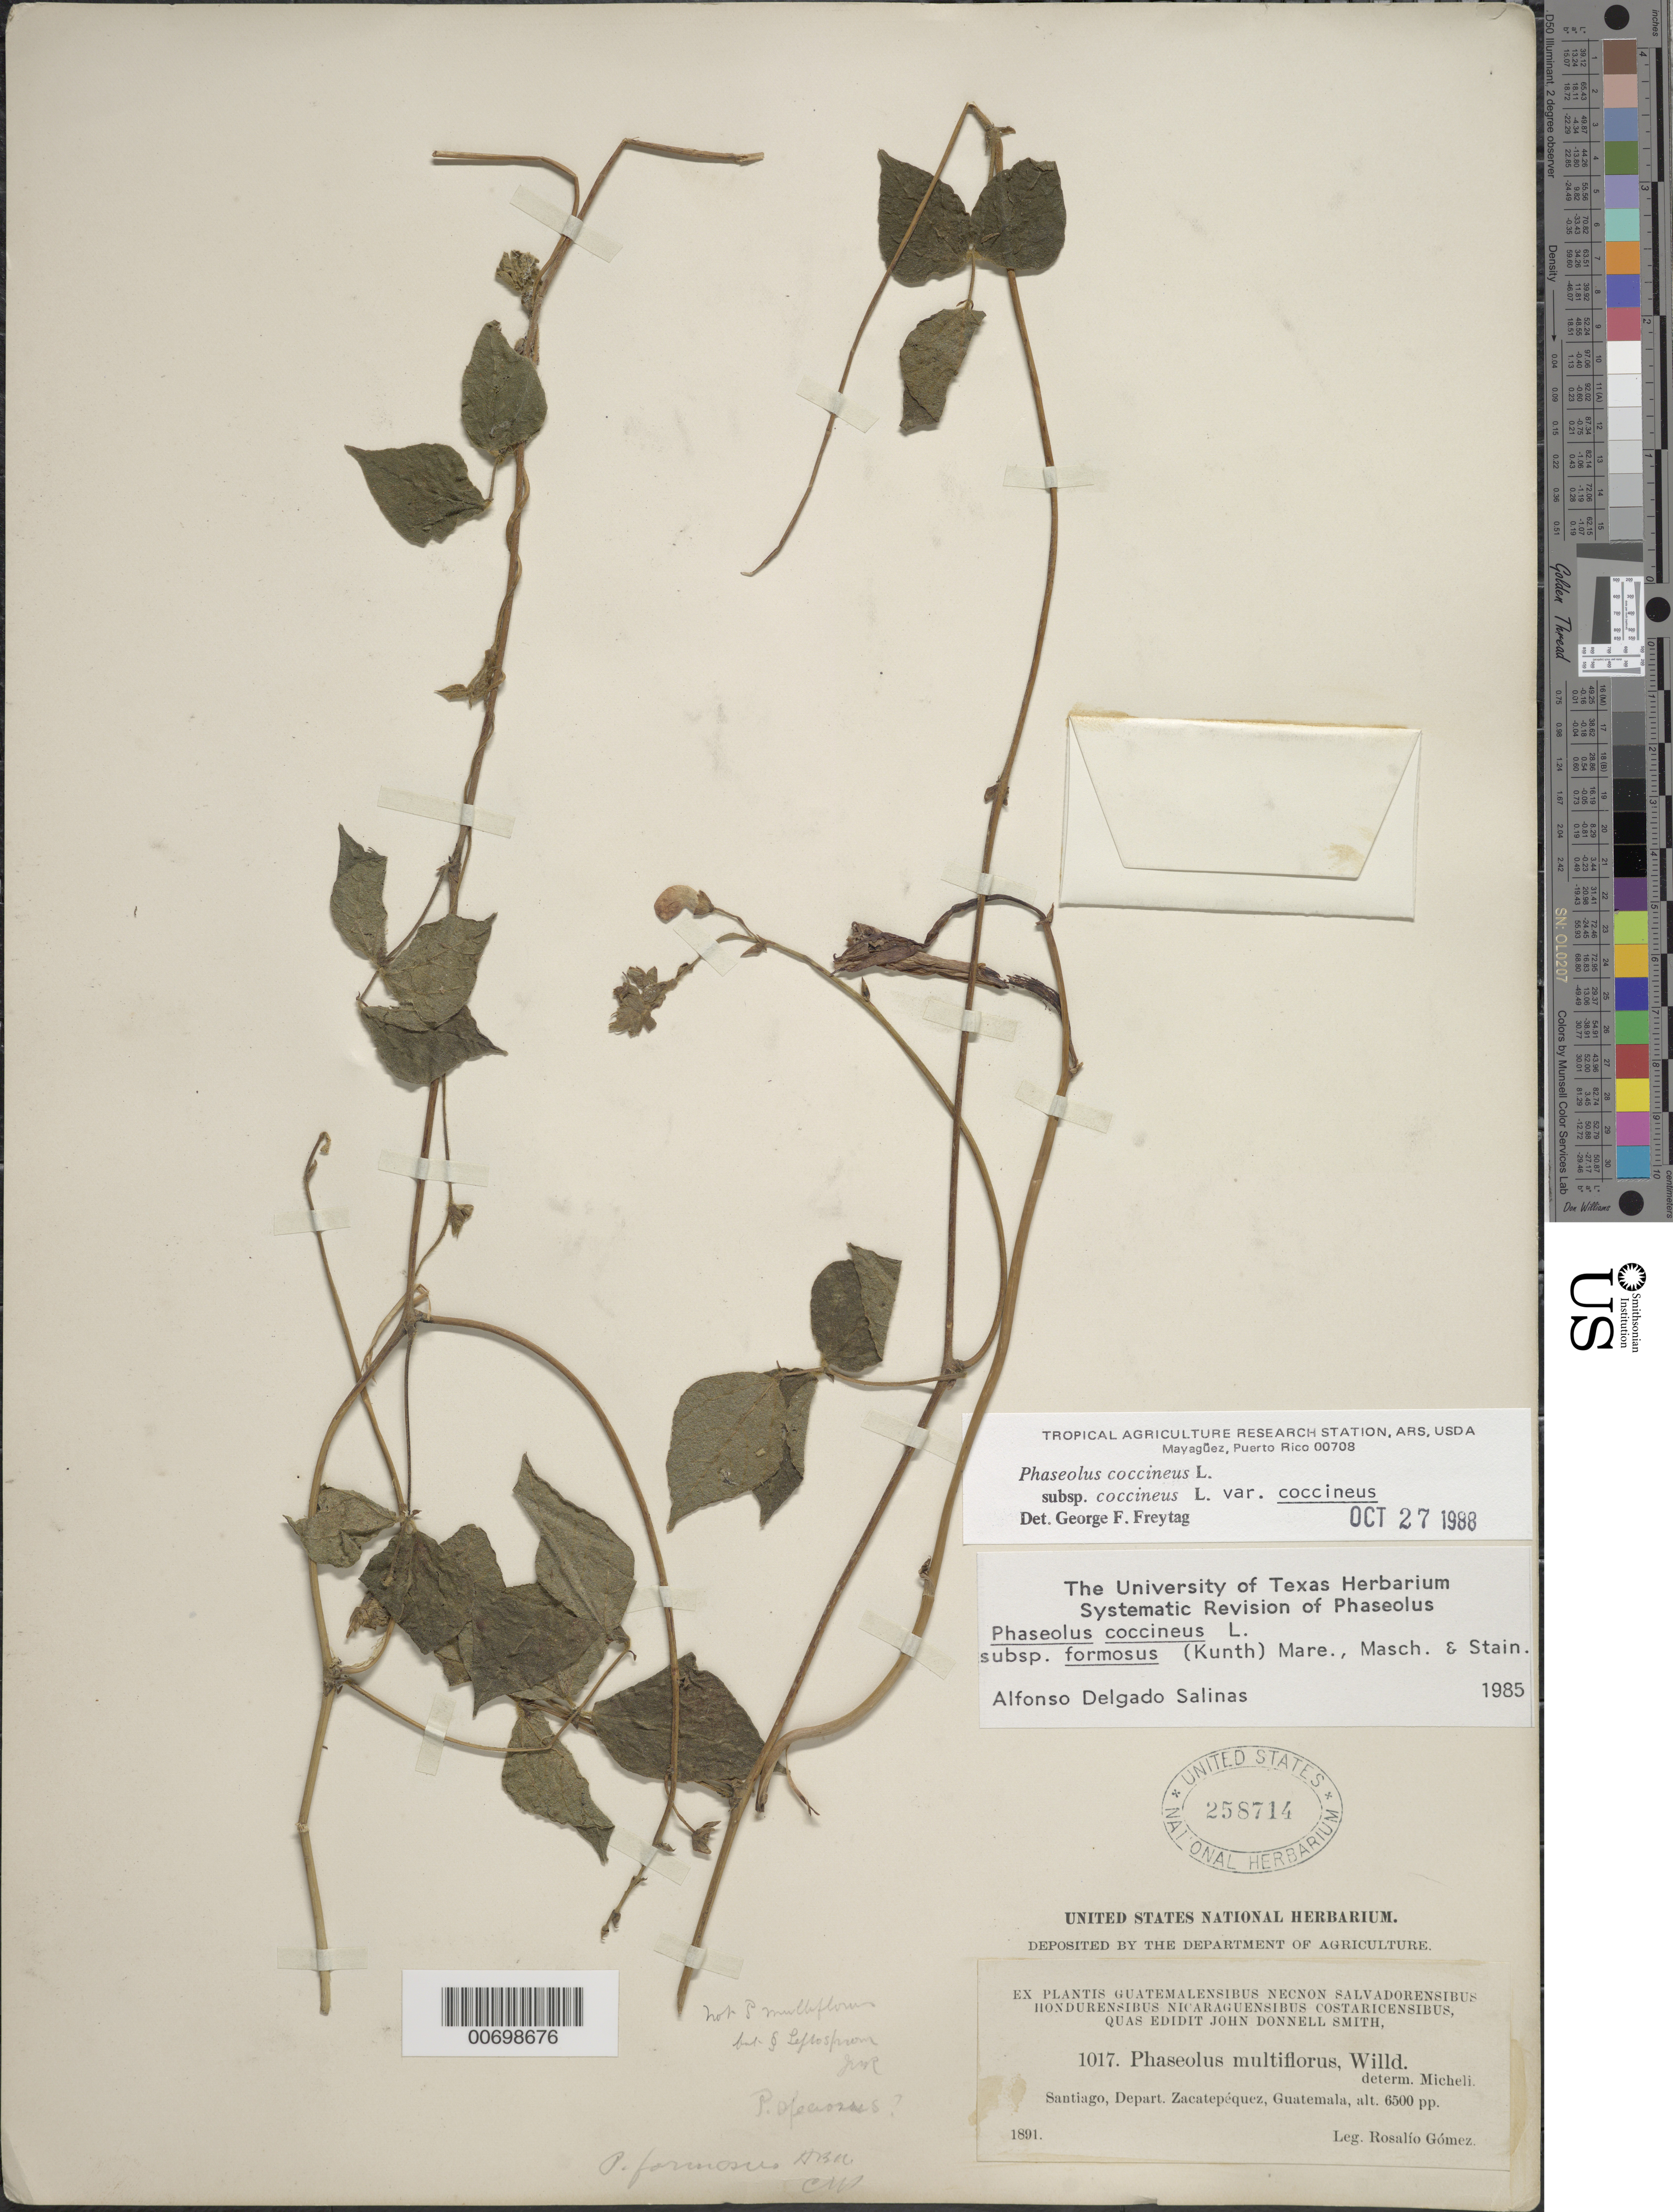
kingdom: Plantae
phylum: Tracheophyta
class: Magnoliopsida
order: Fabales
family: Fabaceae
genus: Phaseolus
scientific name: Phaseolus coccineus var. coccineus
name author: L.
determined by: Freytag, G. F.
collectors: R. Gómez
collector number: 1891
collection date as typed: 1891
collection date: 1891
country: Guatemala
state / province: Sacatepéquez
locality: Santiago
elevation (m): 1981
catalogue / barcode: US 258714